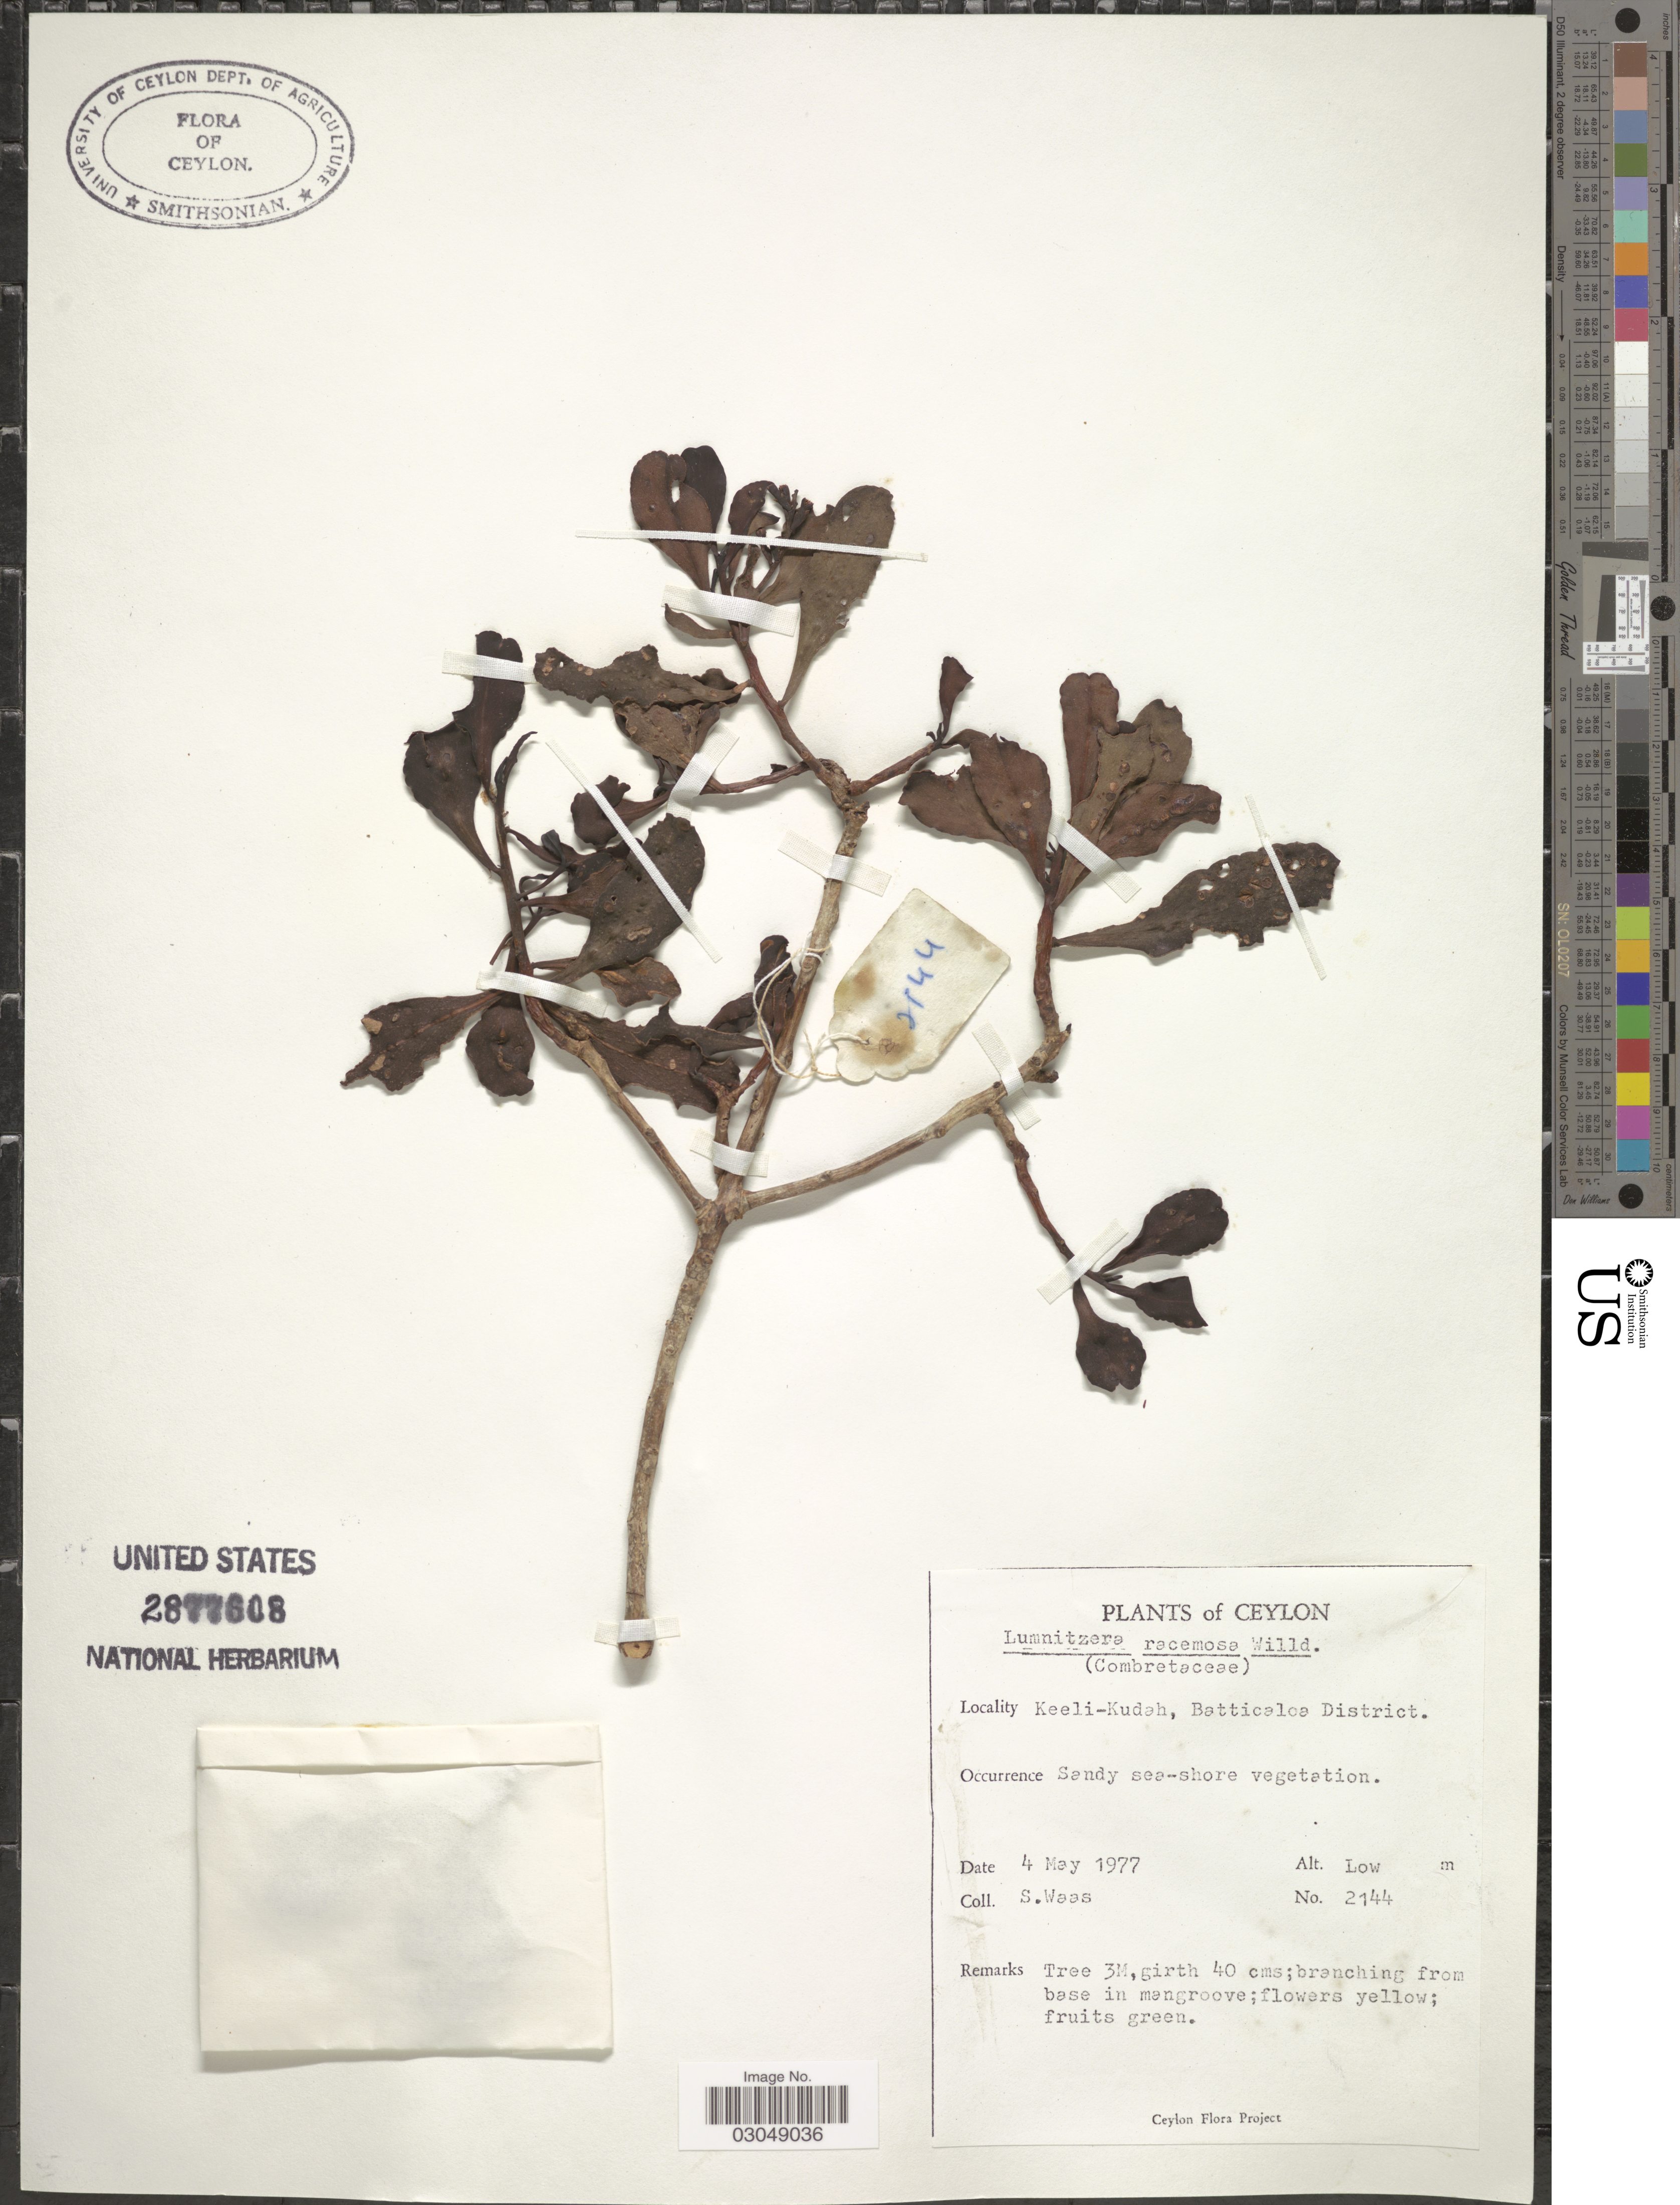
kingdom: Plantae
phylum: Tracheophyta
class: Magnoliopsida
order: Myrtales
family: Combretaceae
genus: Lumnitzera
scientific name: Lumnitzera racemosa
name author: Willd.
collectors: S. Waas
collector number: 2144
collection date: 1977-05-04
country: Sri Lanka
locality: Ceylon. Keeli-Kudah, Batticaloa District.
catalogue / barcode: US 2877608